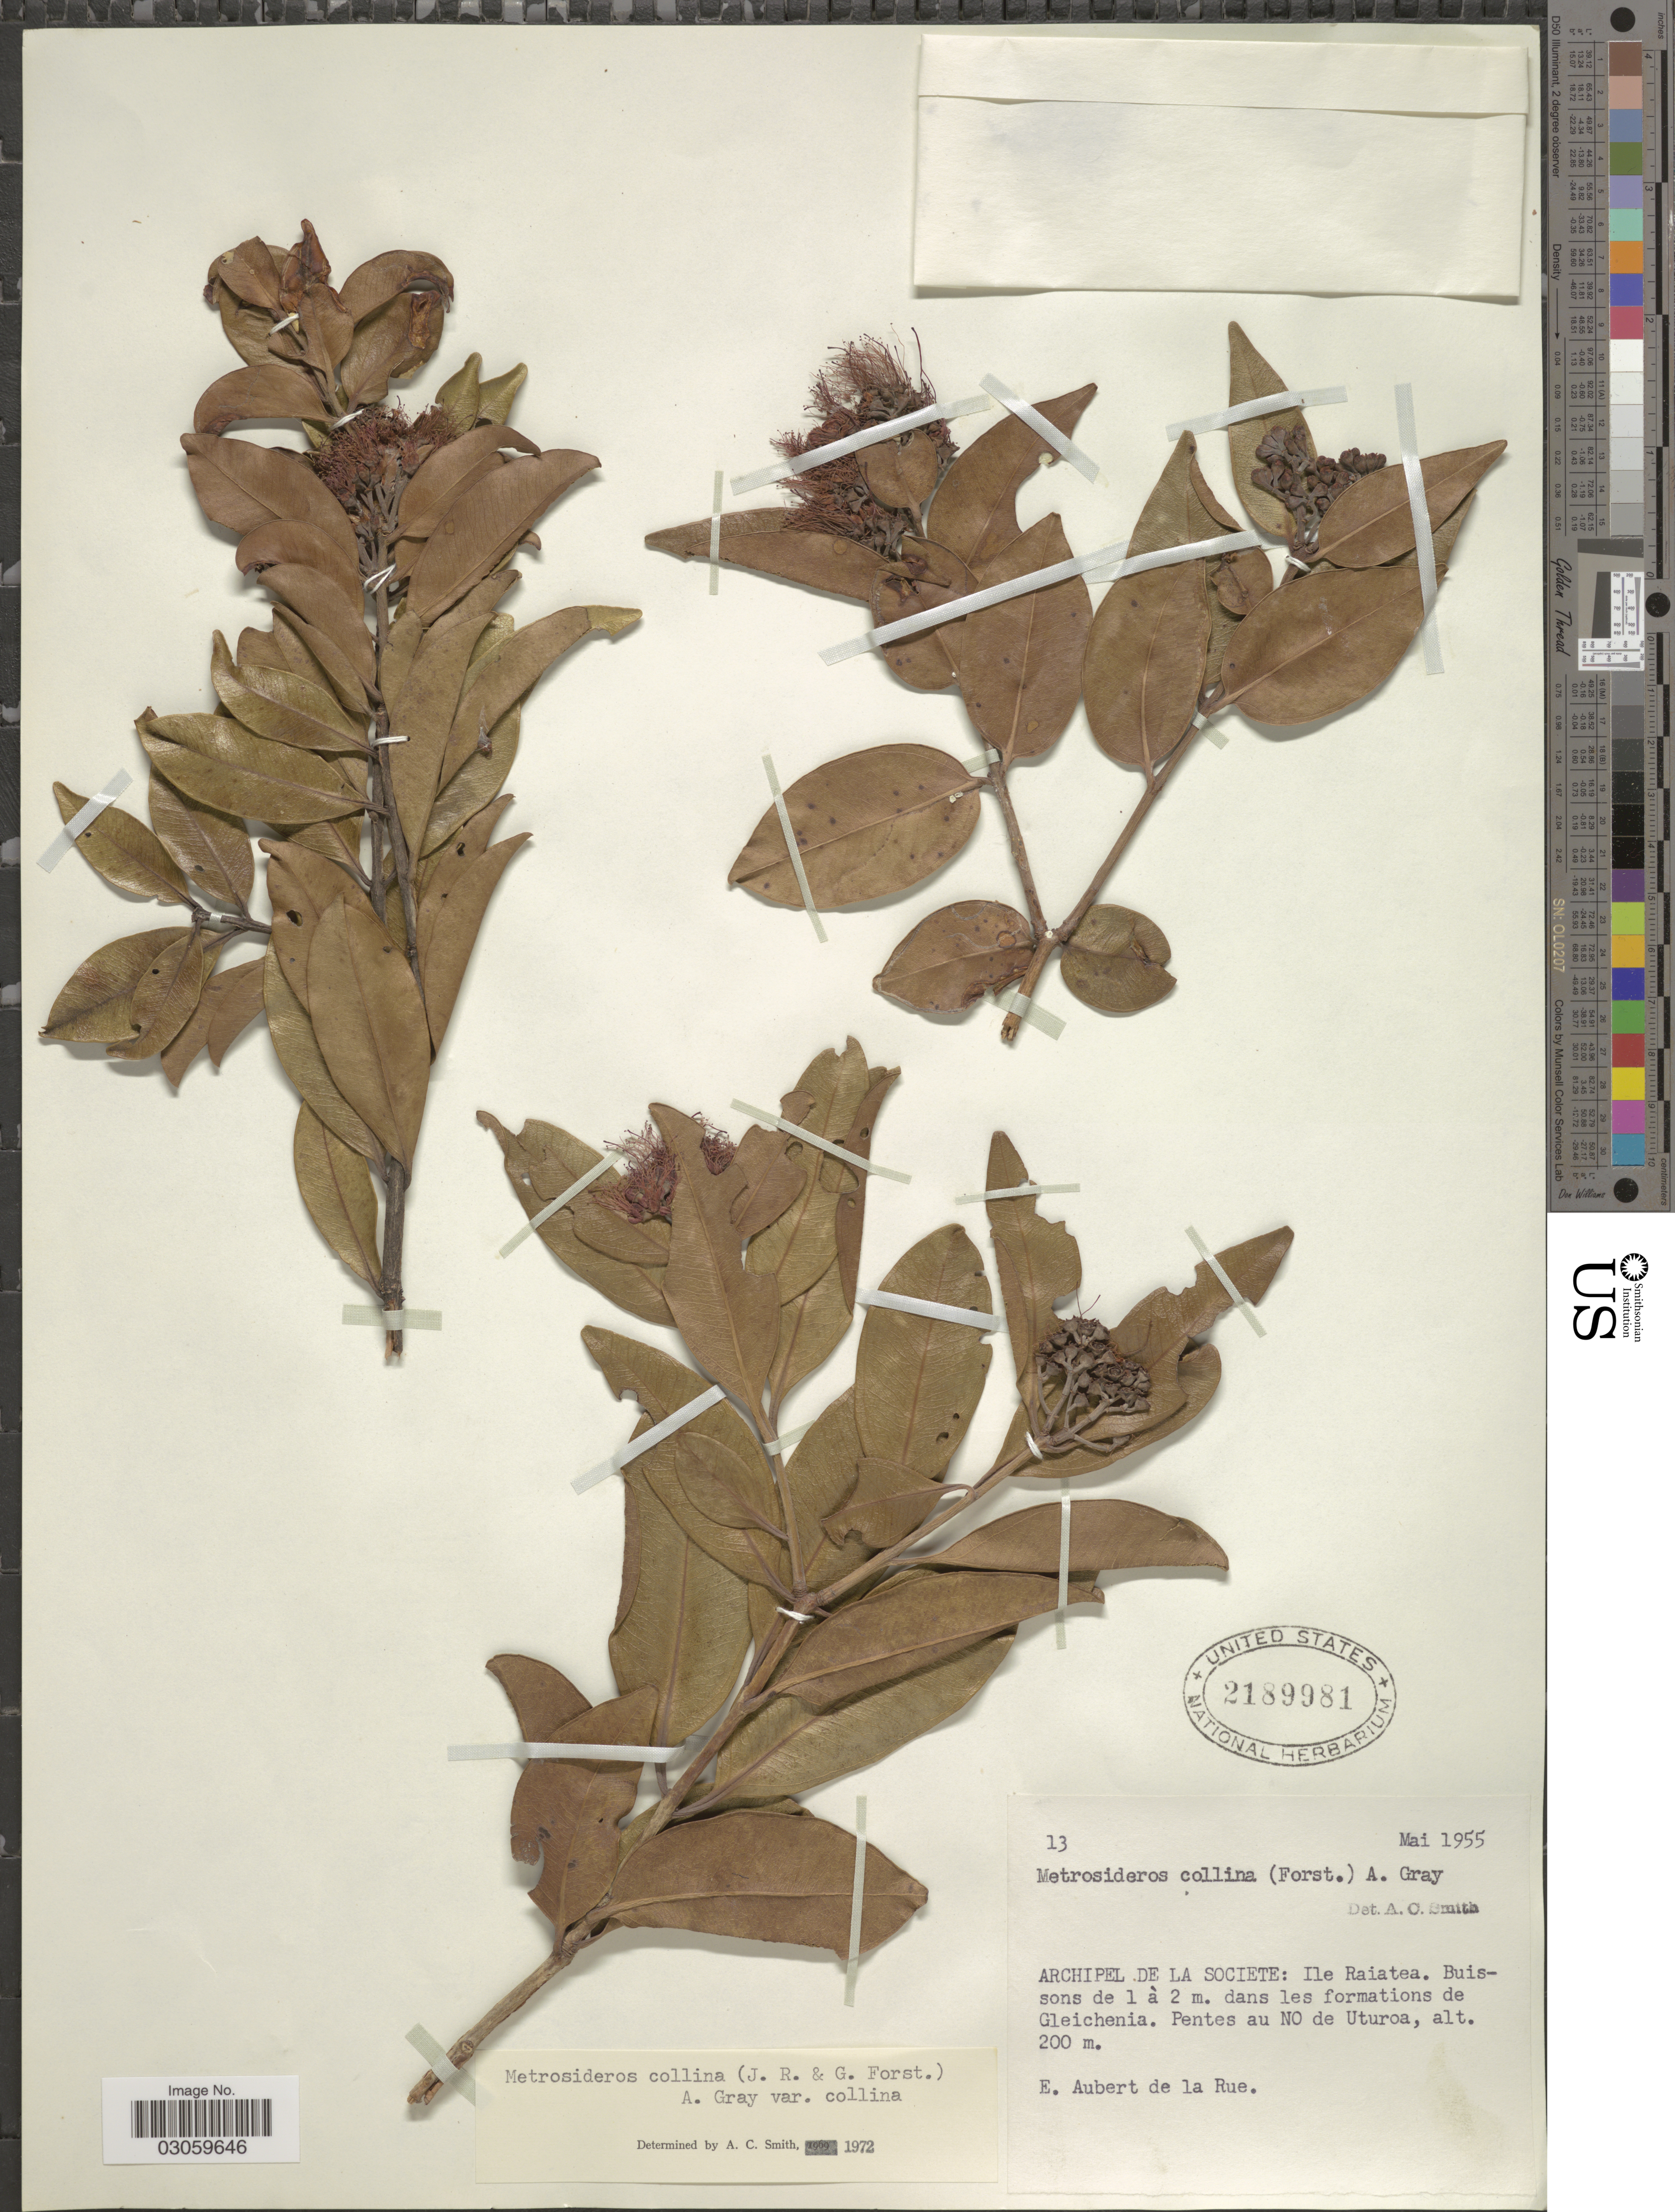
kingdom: Plantae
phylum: Tracheophyta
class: Magnoliopsida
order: Myrtales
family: Myrtaceae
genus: Metrosideros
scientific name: Metrosideros collina var. collina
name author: (J.R. Forst. & G. Forst.) A. Gray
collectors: E. Aubert de La Rüe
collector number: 13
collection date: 1955-05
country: French Polynesia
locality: ARCHIPEL DE LA SOCIETE: Ile Raiatea. Pentes au NO de Uturoa.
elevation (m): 200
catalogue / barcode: US 2189981